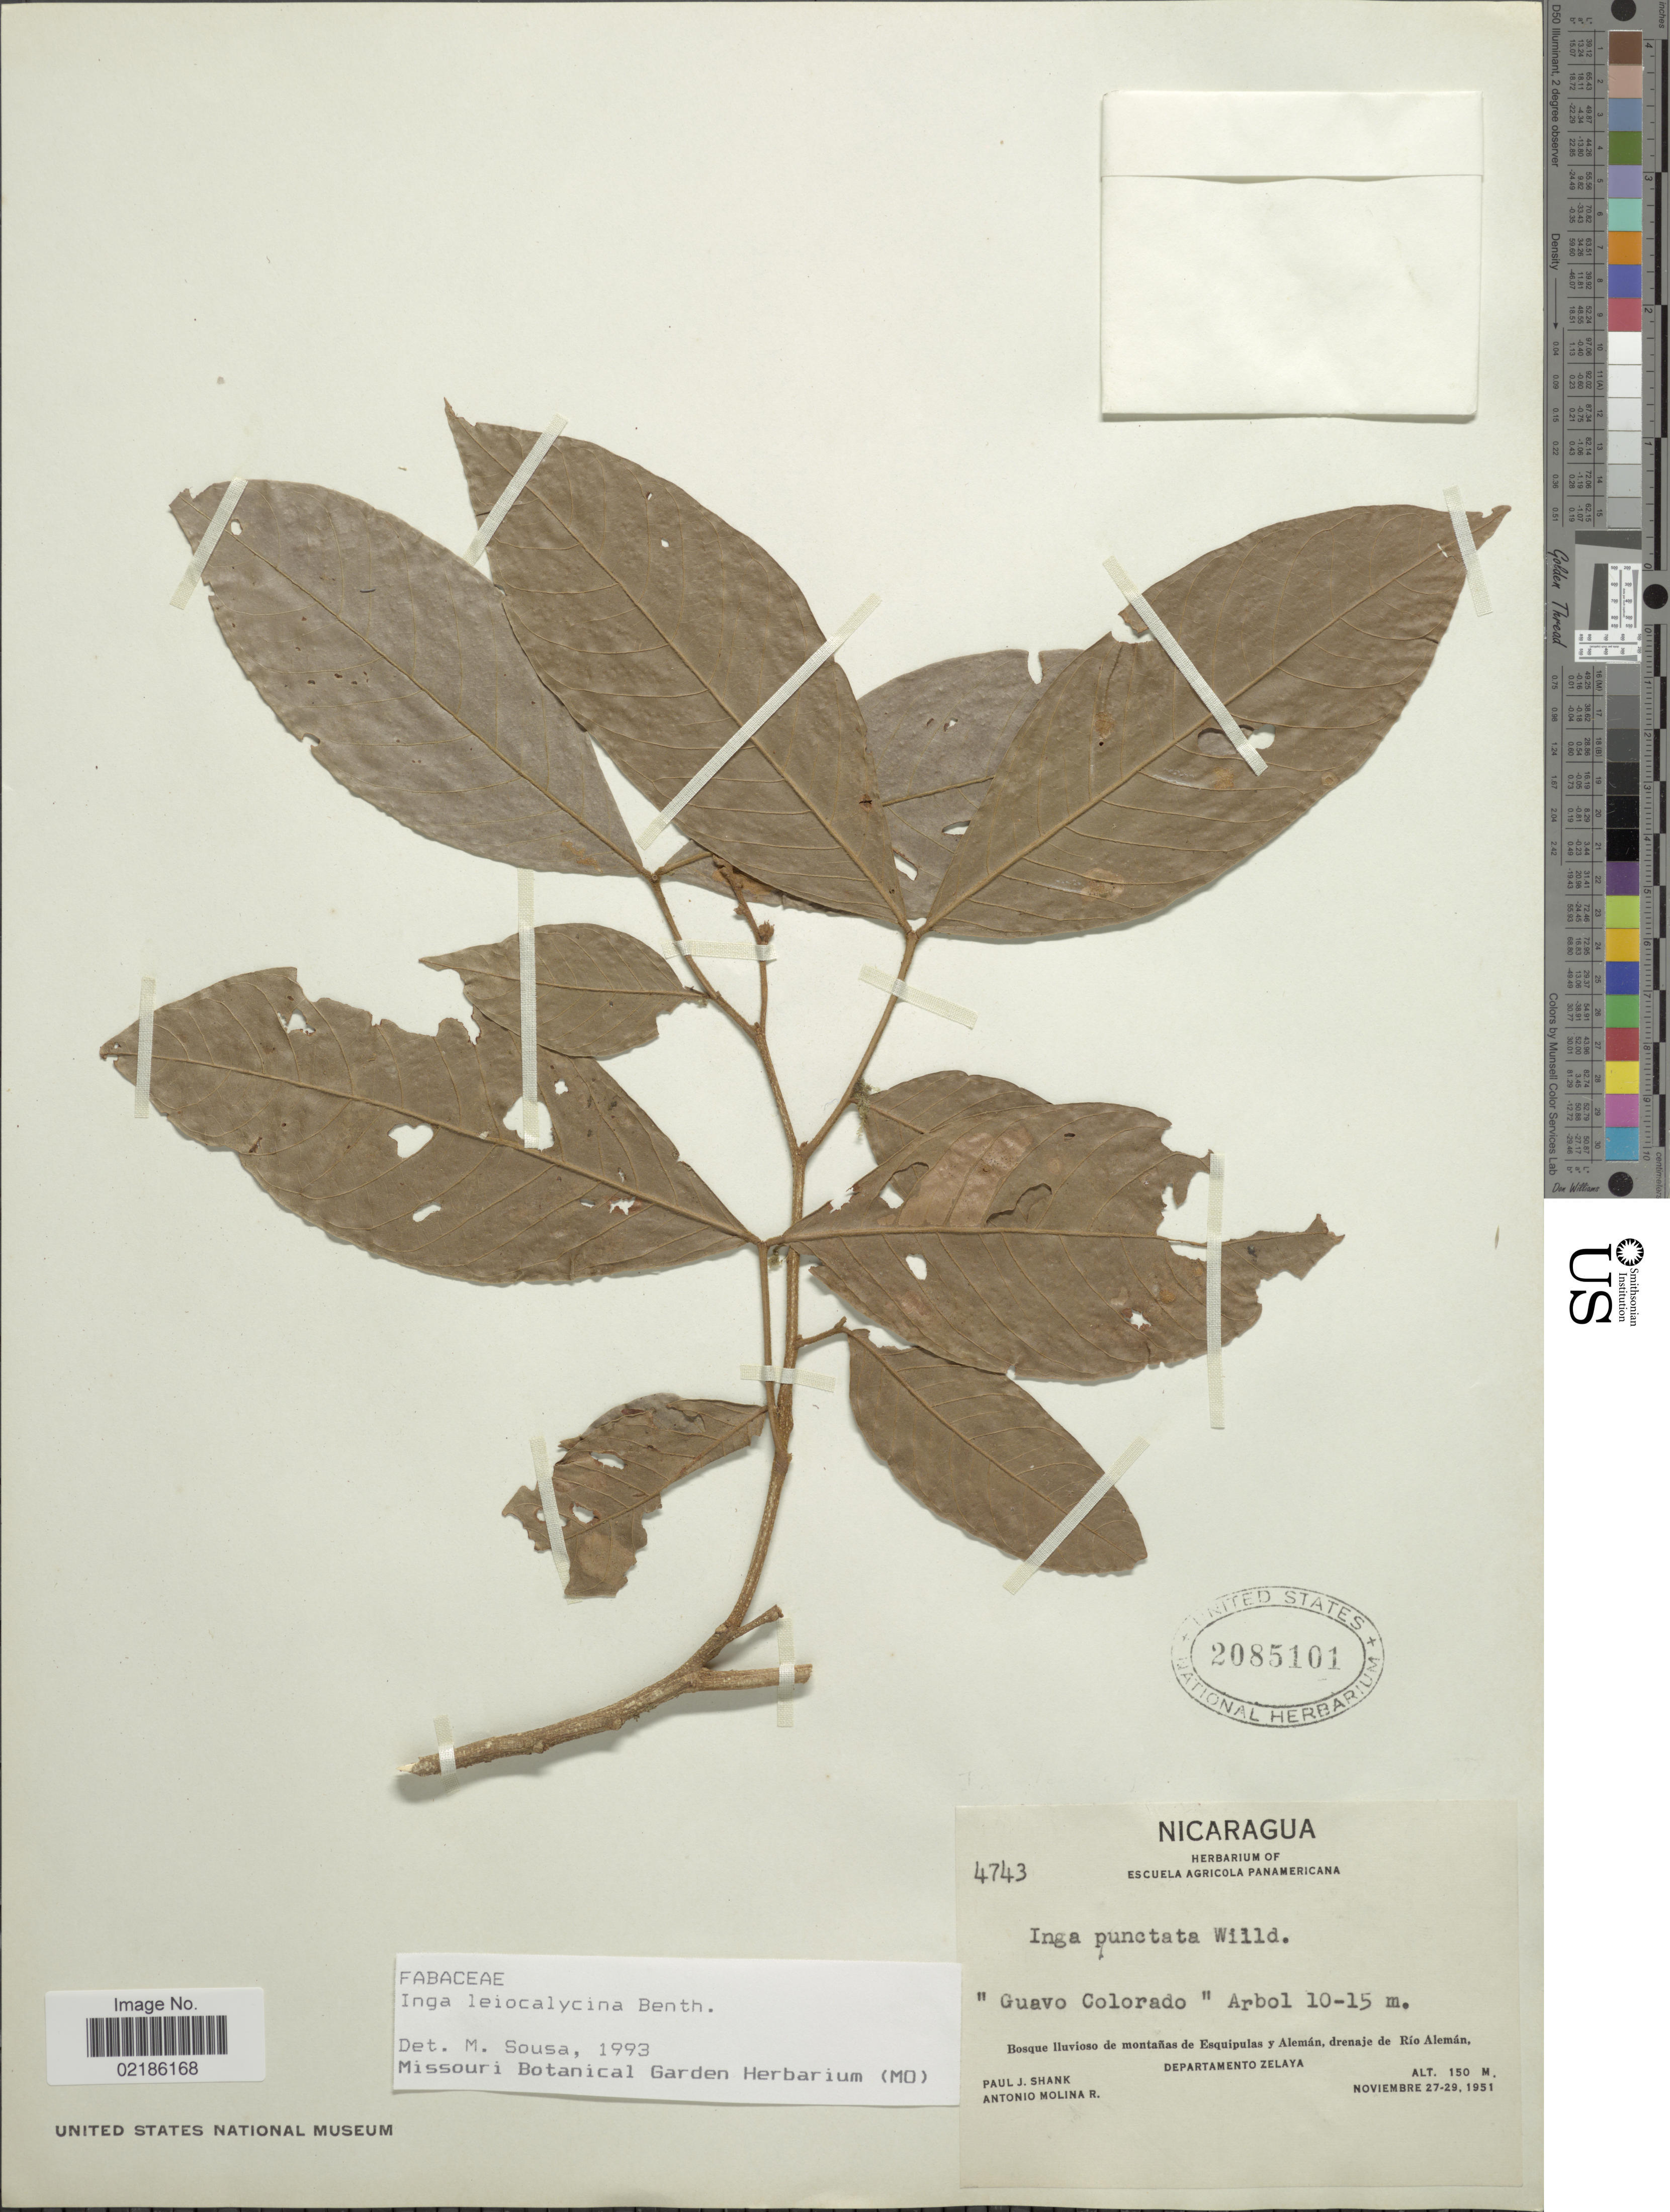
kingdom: Plantae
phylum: Tracheophyta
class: Magnoliopsida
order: Fabales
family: Fabaceae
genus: Inga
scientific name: Inga leiocalycina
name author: Benth.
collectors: P. J. Shank & A. Molina R.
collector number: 4743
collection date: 1951-11-27/1951-11-29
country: Nicaragua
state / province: Matagalpa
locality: Bosque lluvioso de montanas de Esquipulas y Aleman, drenaje de Rio Aleman. Departamento Zelaya.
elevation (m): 150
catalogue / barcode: US 2085101